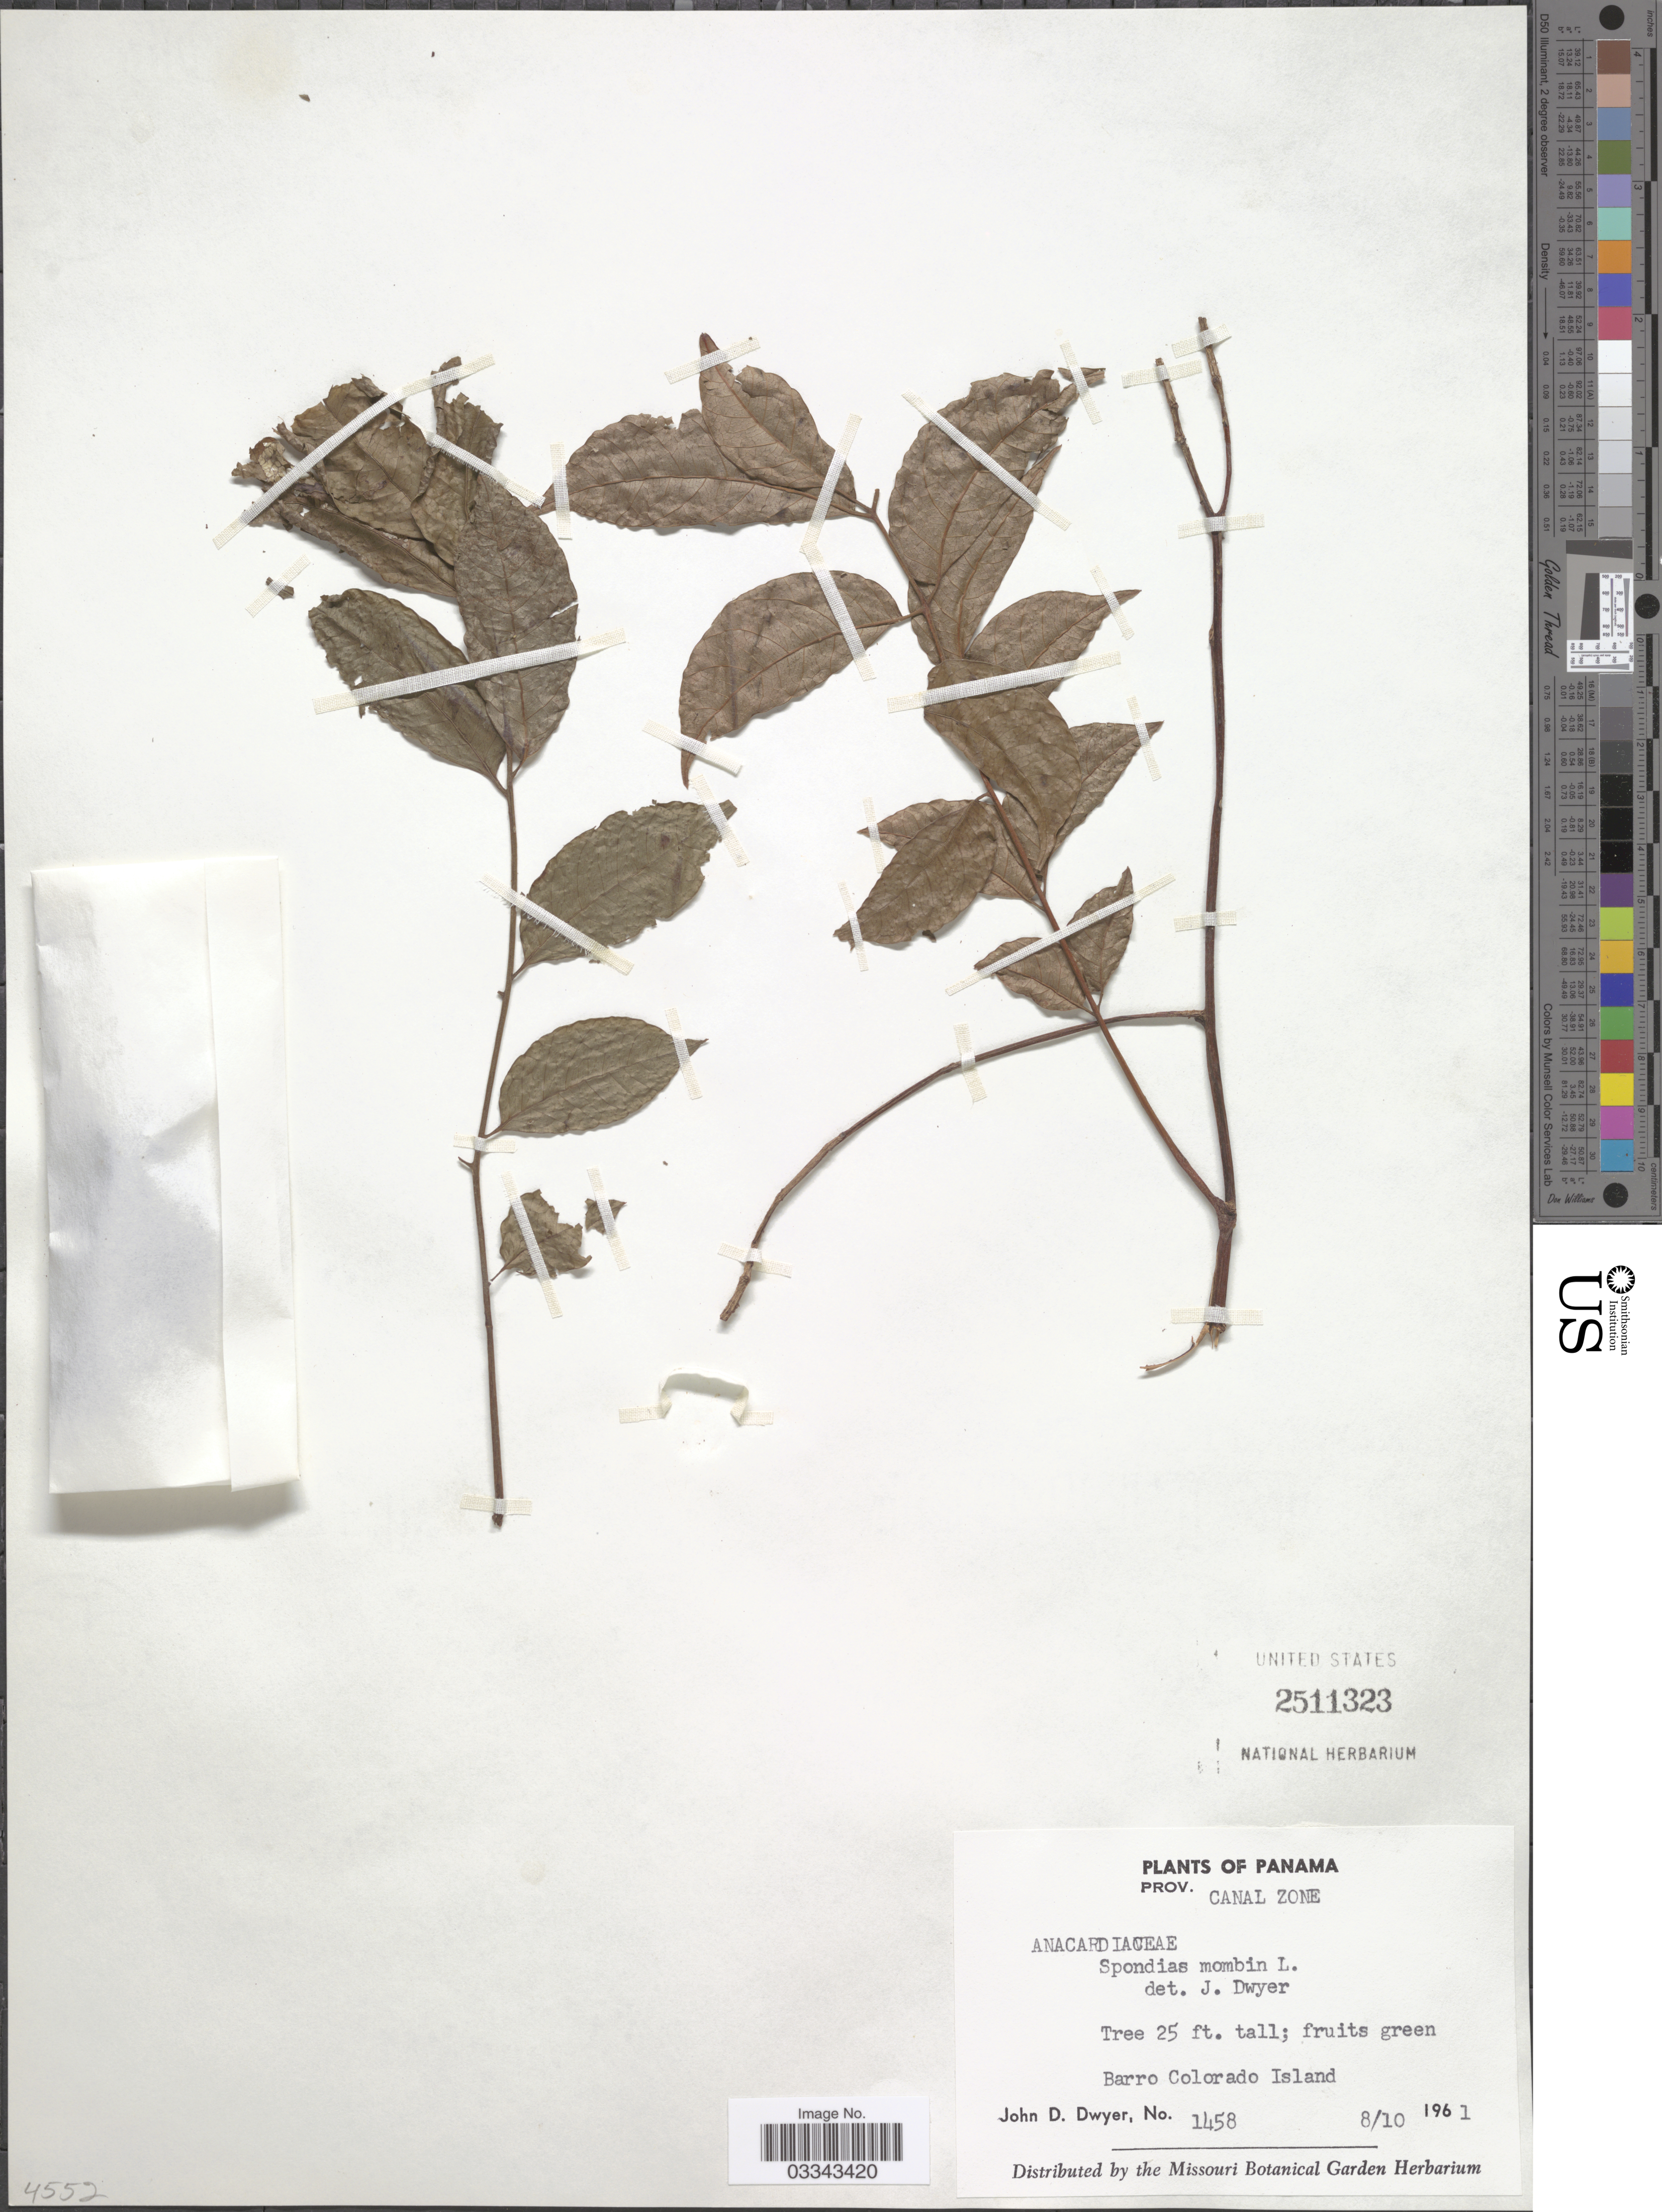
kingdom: Plantae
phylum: Tracheophyta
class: Magnoliopsida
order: Sapindales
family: Anacardiaceae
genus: Spondias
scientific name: Spondias mombin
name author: L.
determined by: Mitchell, John D.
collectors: J. D. Dwyer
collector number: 1458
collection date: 1961-10-08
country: Panama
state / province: Panamá Oeste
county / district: Canal Zone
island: Barro Colorado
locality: Prov. Canal Zone. Barro Colorado Island.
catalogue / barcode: US 2511323